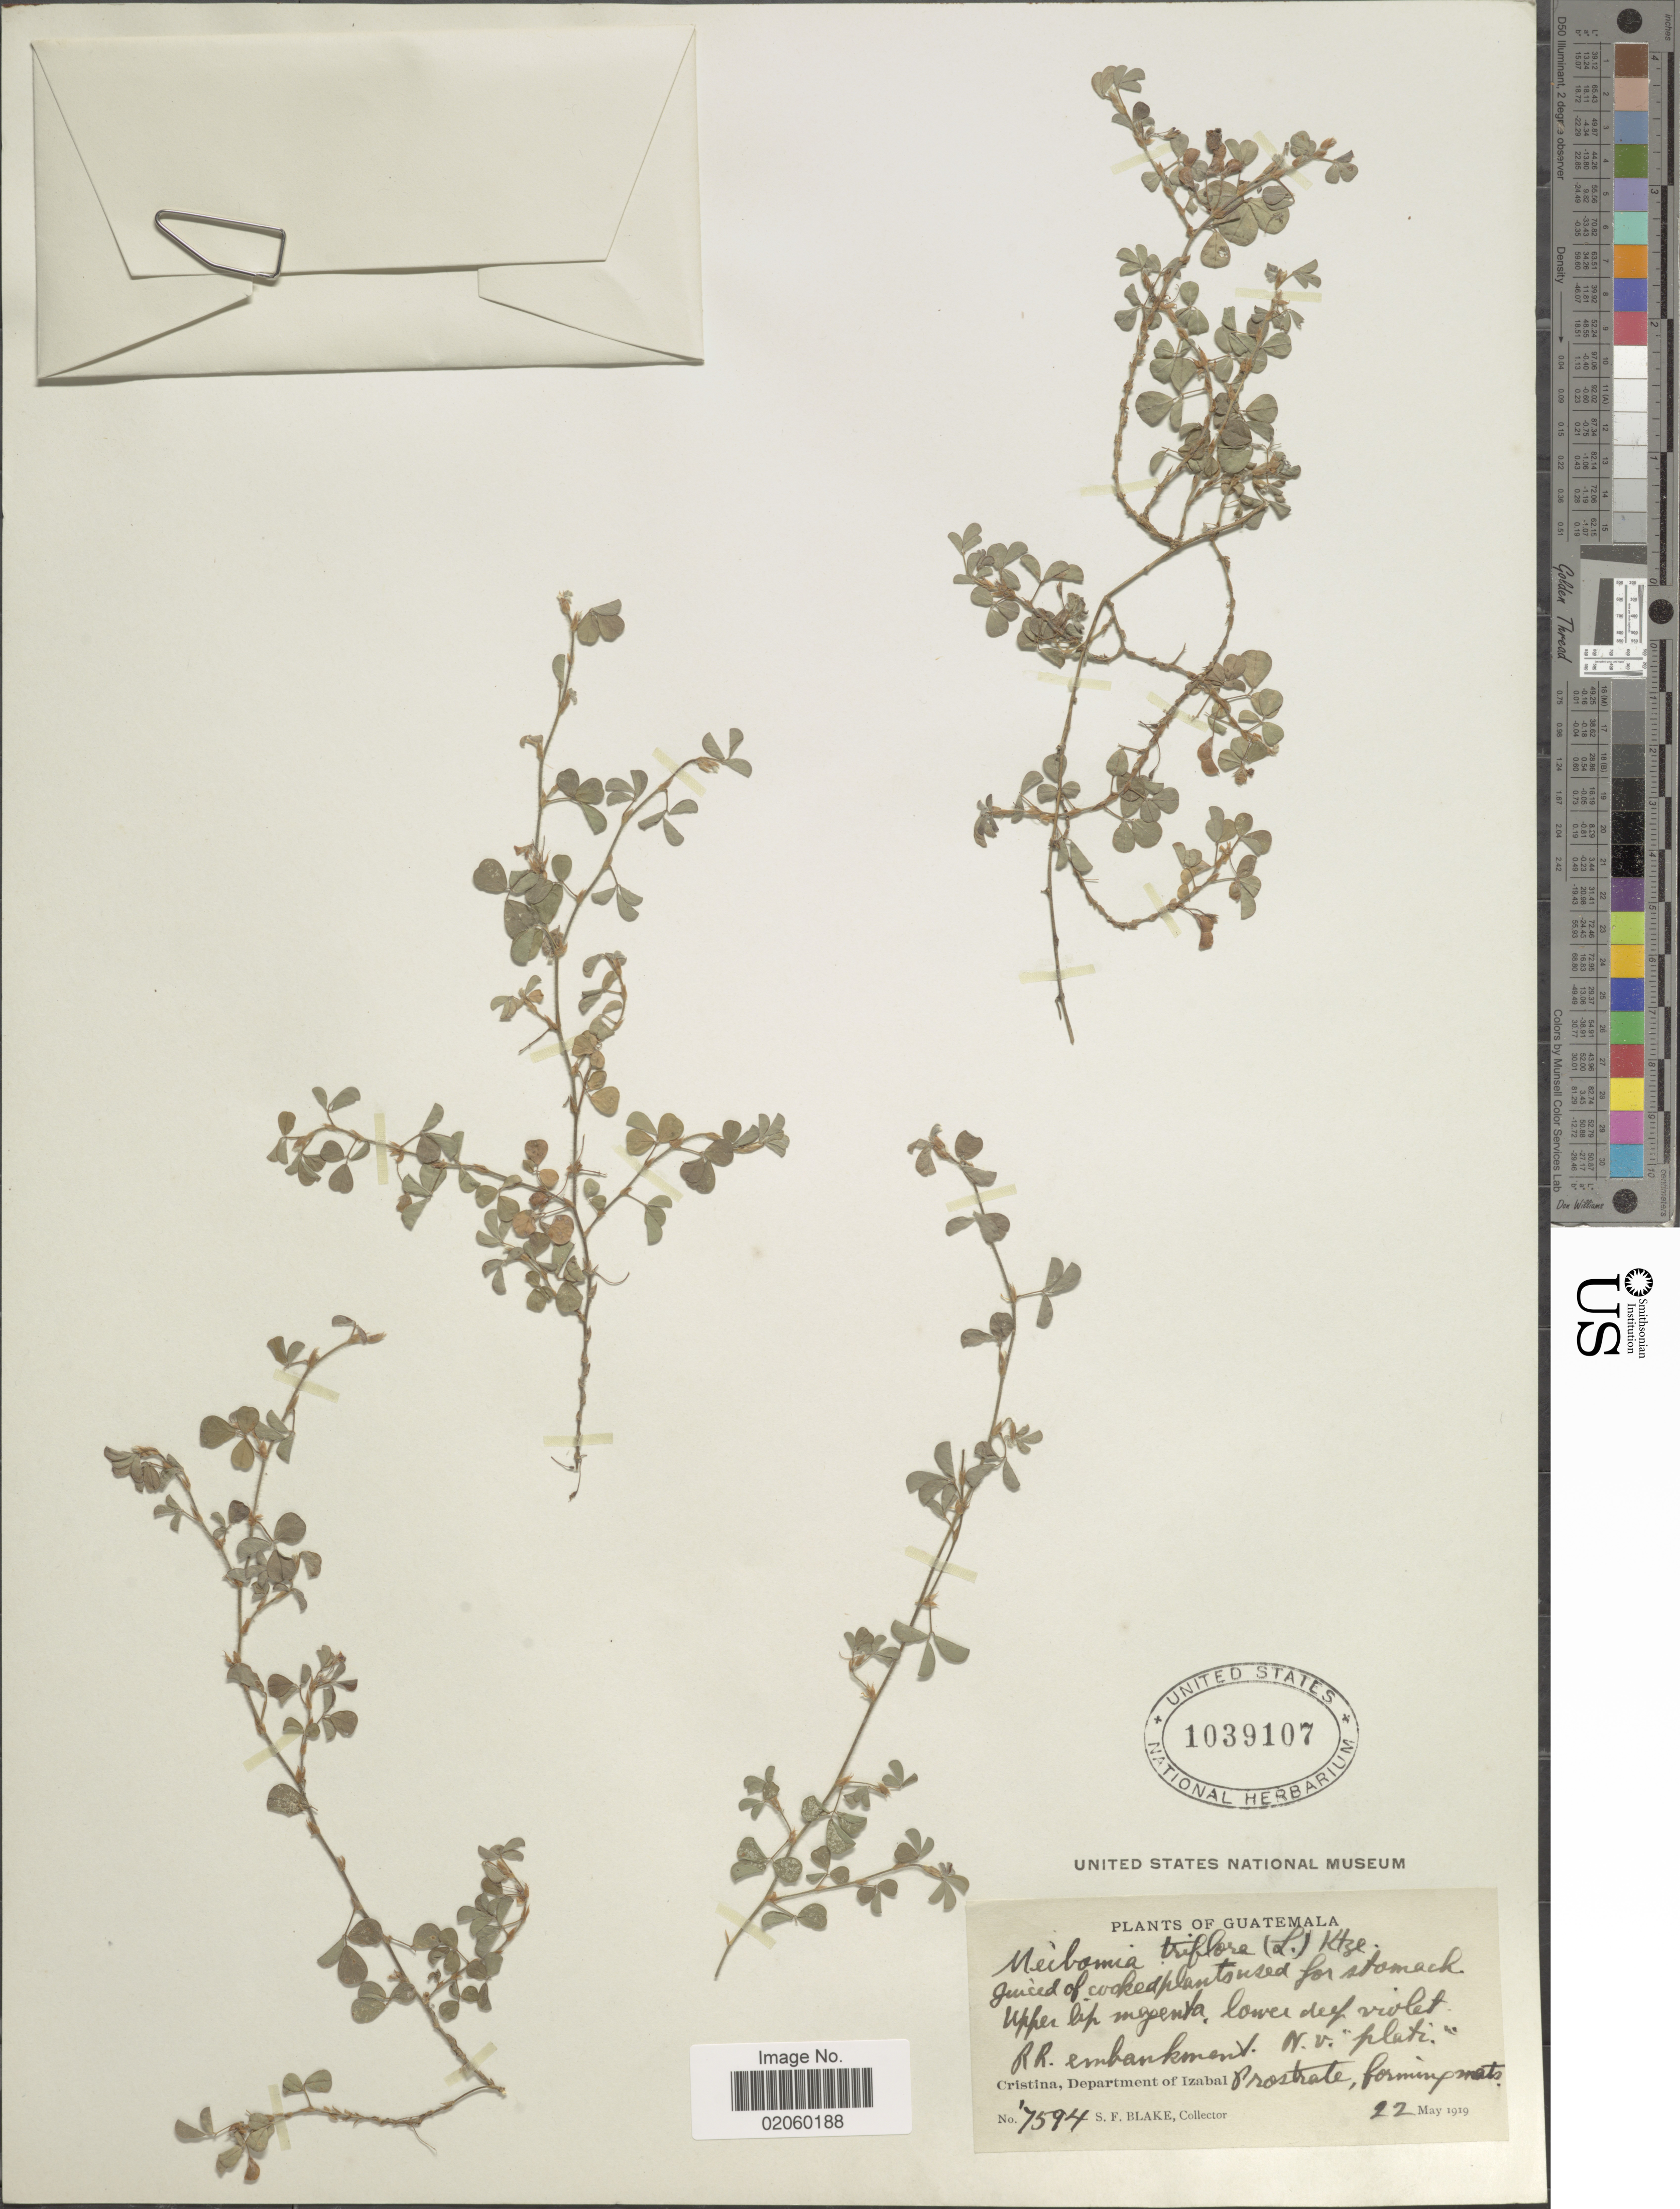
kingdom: Plantae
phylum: Tracheophyta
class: Magnoliopsida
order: Fabales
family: Fabaceae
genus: Grona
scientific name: Grona triflora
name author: (L.) H. Ohashi & K. Ohashi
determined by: Strong, Mark T., (BOT), Smithsonian Institution - National Museum of Natural History (UNITED STATES)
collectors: S. Blake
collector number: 7594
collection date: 1919-05-22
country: Guatemala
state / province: Izabal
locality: RR embankment, Cristina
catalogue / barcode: US 1039107